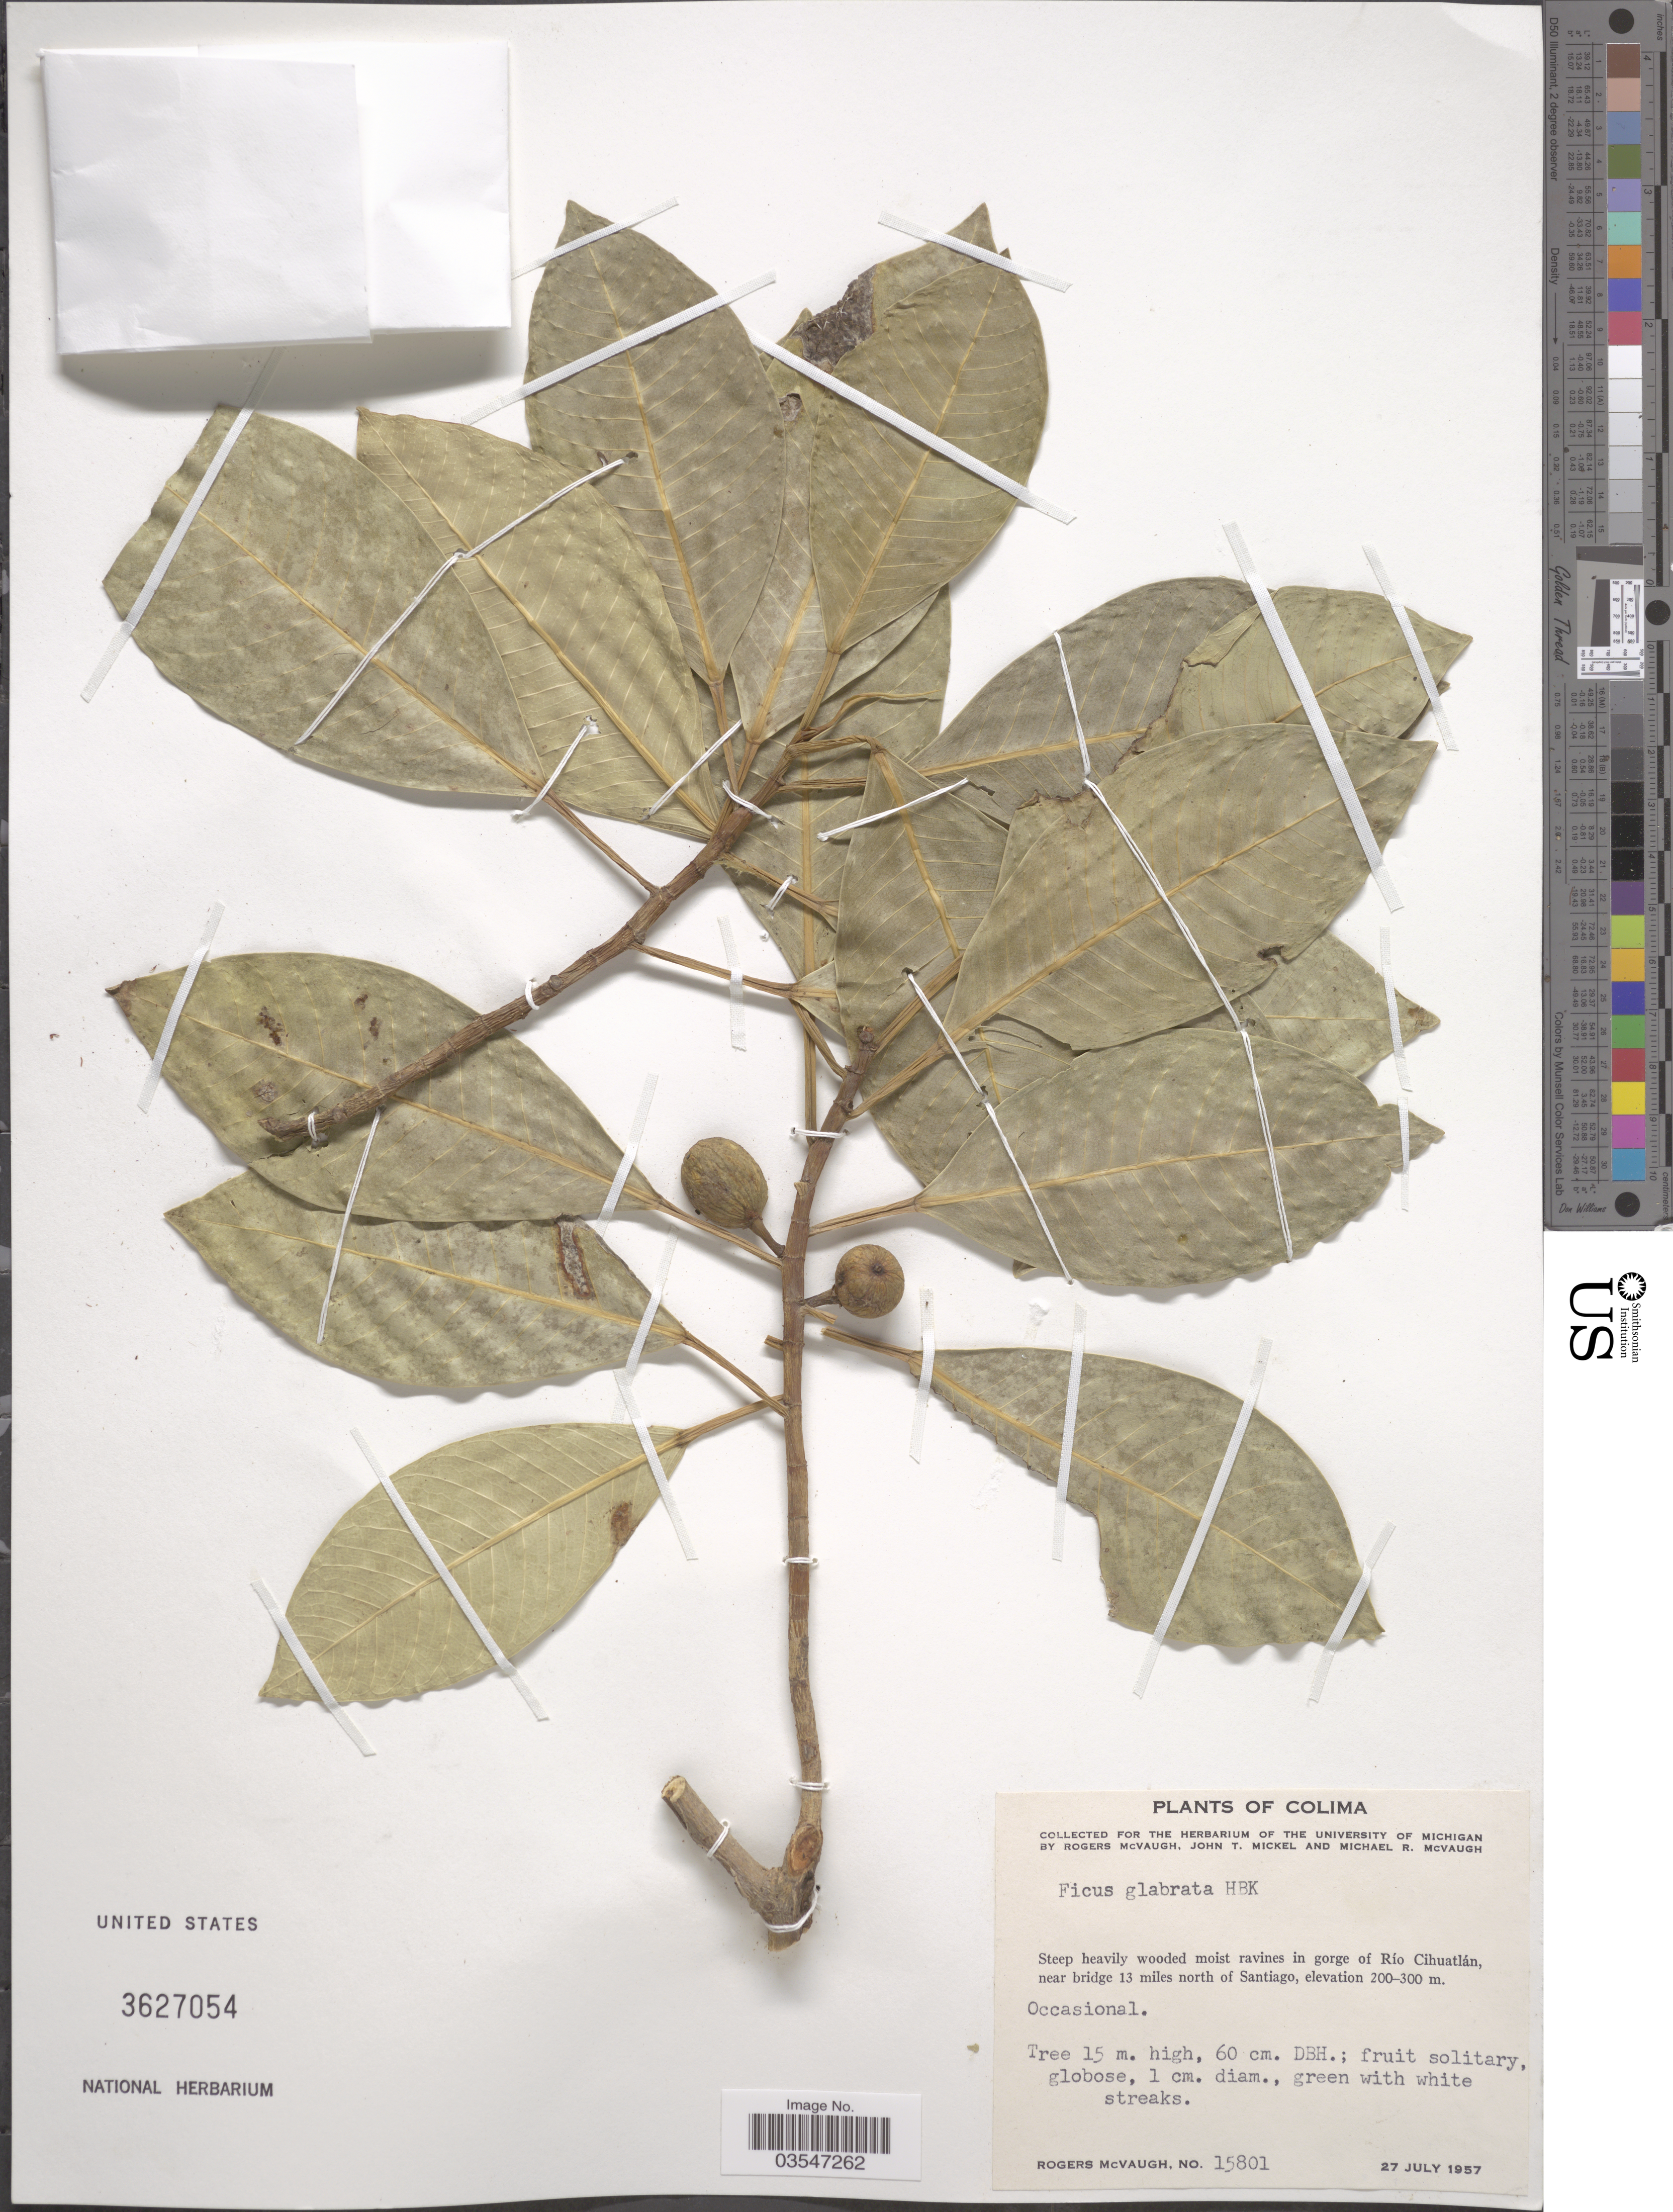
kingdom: Plantae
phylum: Tracheophyta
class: Magnoliopsida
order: Rosales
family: Moraceae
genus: Ficus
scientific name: Ficus glabrata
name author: Kunth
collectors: R. McVaugh, J. T. Mickel & M. R. McVaugh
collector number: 15801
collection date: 1957-07-27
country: Mexico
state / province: Colima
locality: In gorge of Río Cihuatlán, near bridge 13 miles north of Santiago.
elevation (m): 200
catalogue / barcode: US 3627054